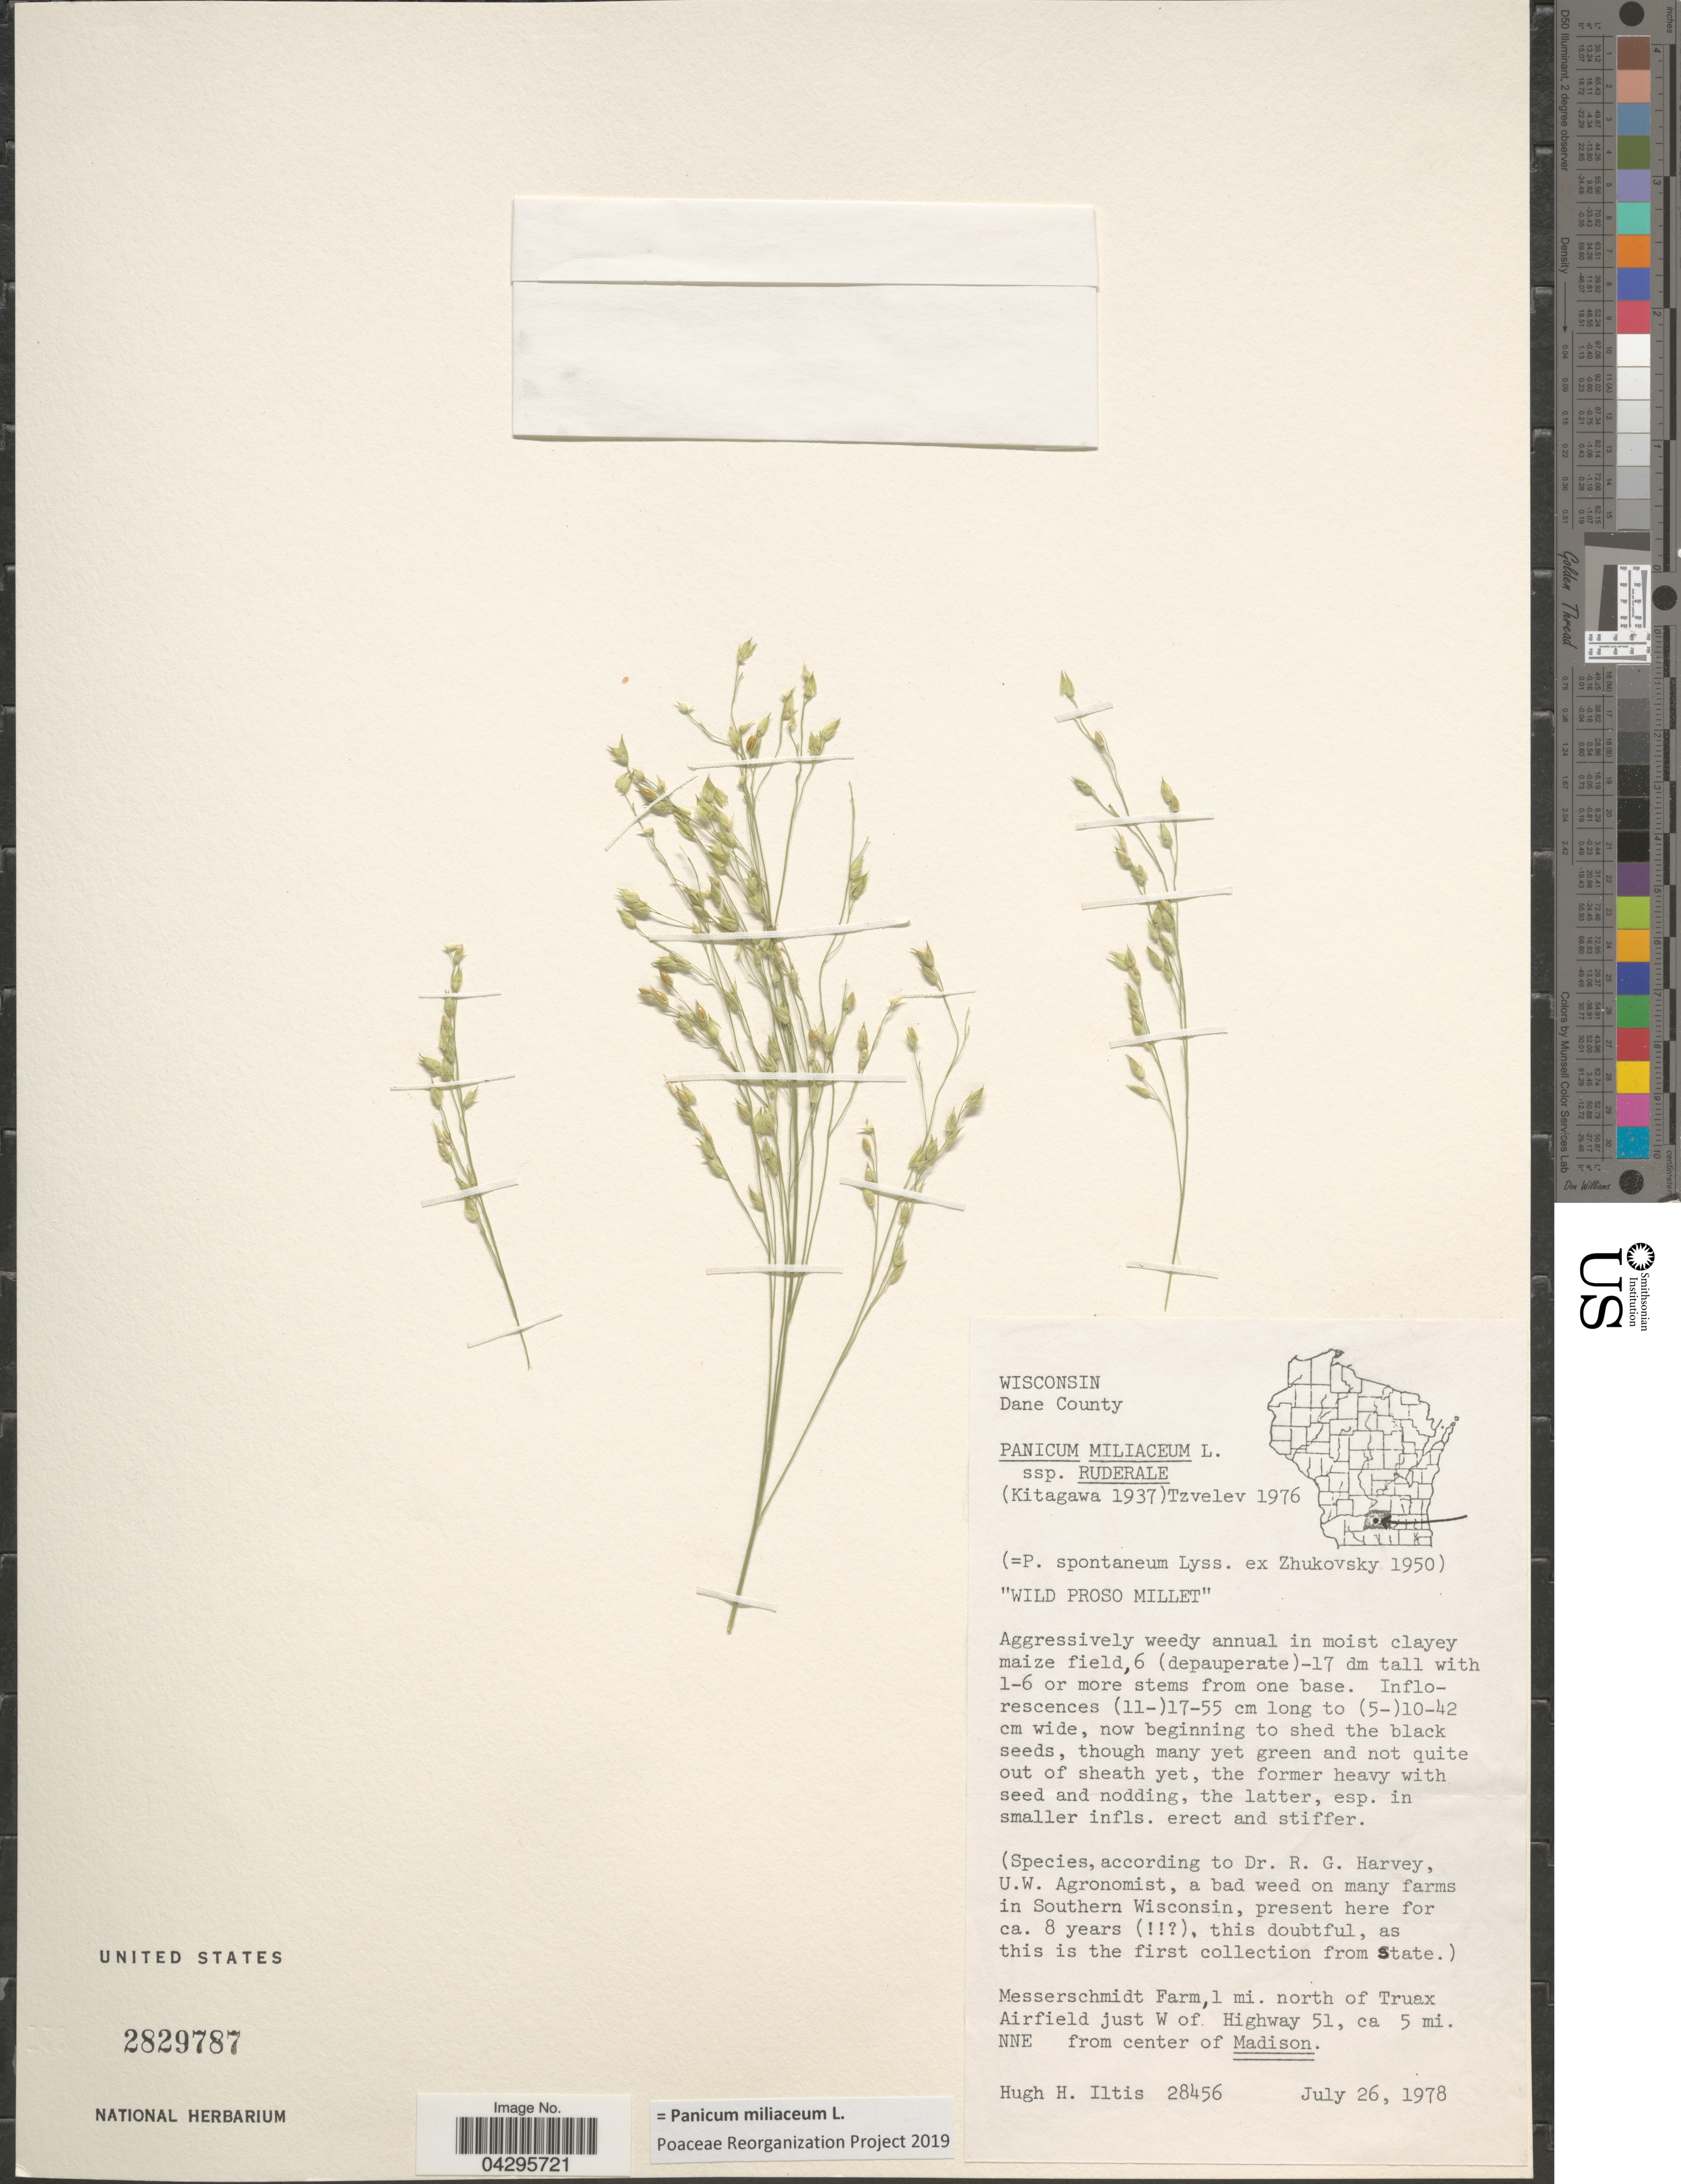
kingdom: Plantae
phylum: Tracheophyta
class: Liliopsida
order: Poales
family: Poaceae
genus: Panicum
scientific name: Panicum miliaceum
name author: L.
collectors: H. Iltis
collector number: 28456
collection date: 1978-07-26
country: United States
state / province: Wisconsin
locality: Dane County. Messerschmidt Farm, 1 mi. north of Truax Airfield just W of Highway 51, ca 5 mi. NNE from center of Madison.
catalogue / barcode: US 2829787